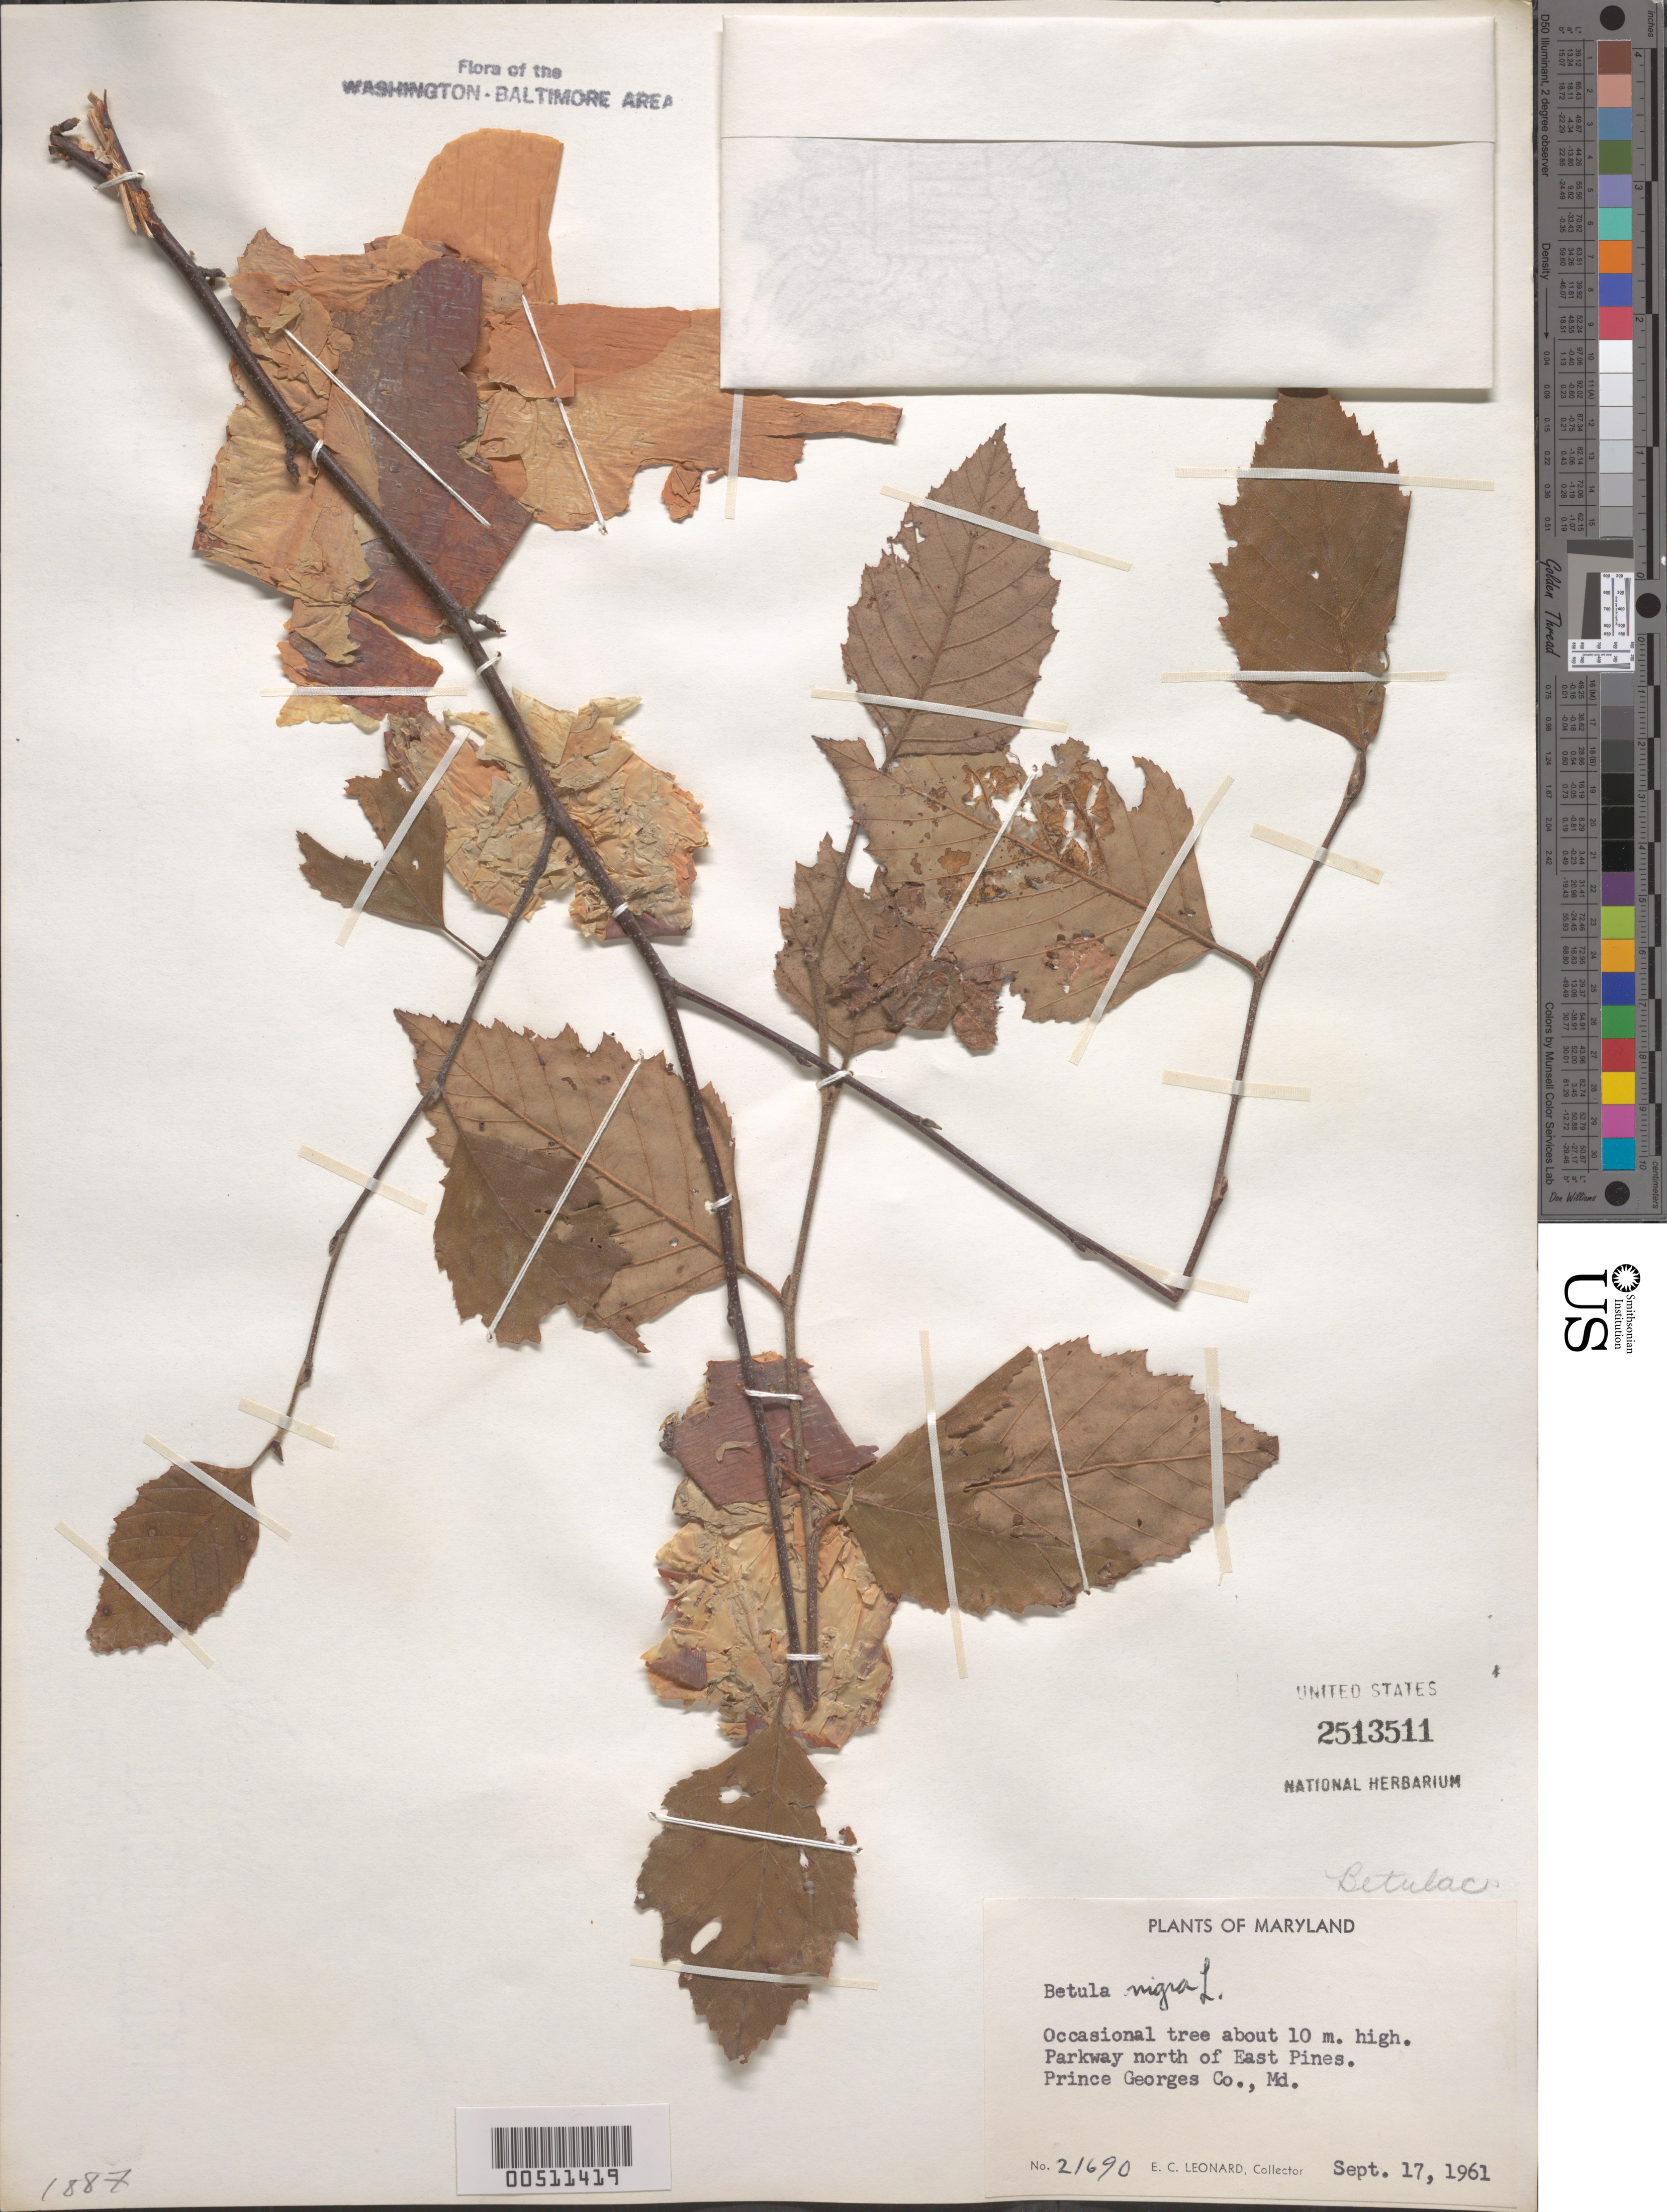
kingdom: Plantae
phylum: Tracheophyta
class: Magnoliopsida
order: Fagales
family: Betulaceae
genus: Betula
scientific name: Betula nigra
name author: L.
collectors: E. C. Leonard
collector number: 21690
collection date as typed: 17 Sep 1961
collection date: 1961-09-17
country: United States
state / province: Maryland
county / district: Prince George's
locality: N of East Pines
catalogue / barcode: US 2513511